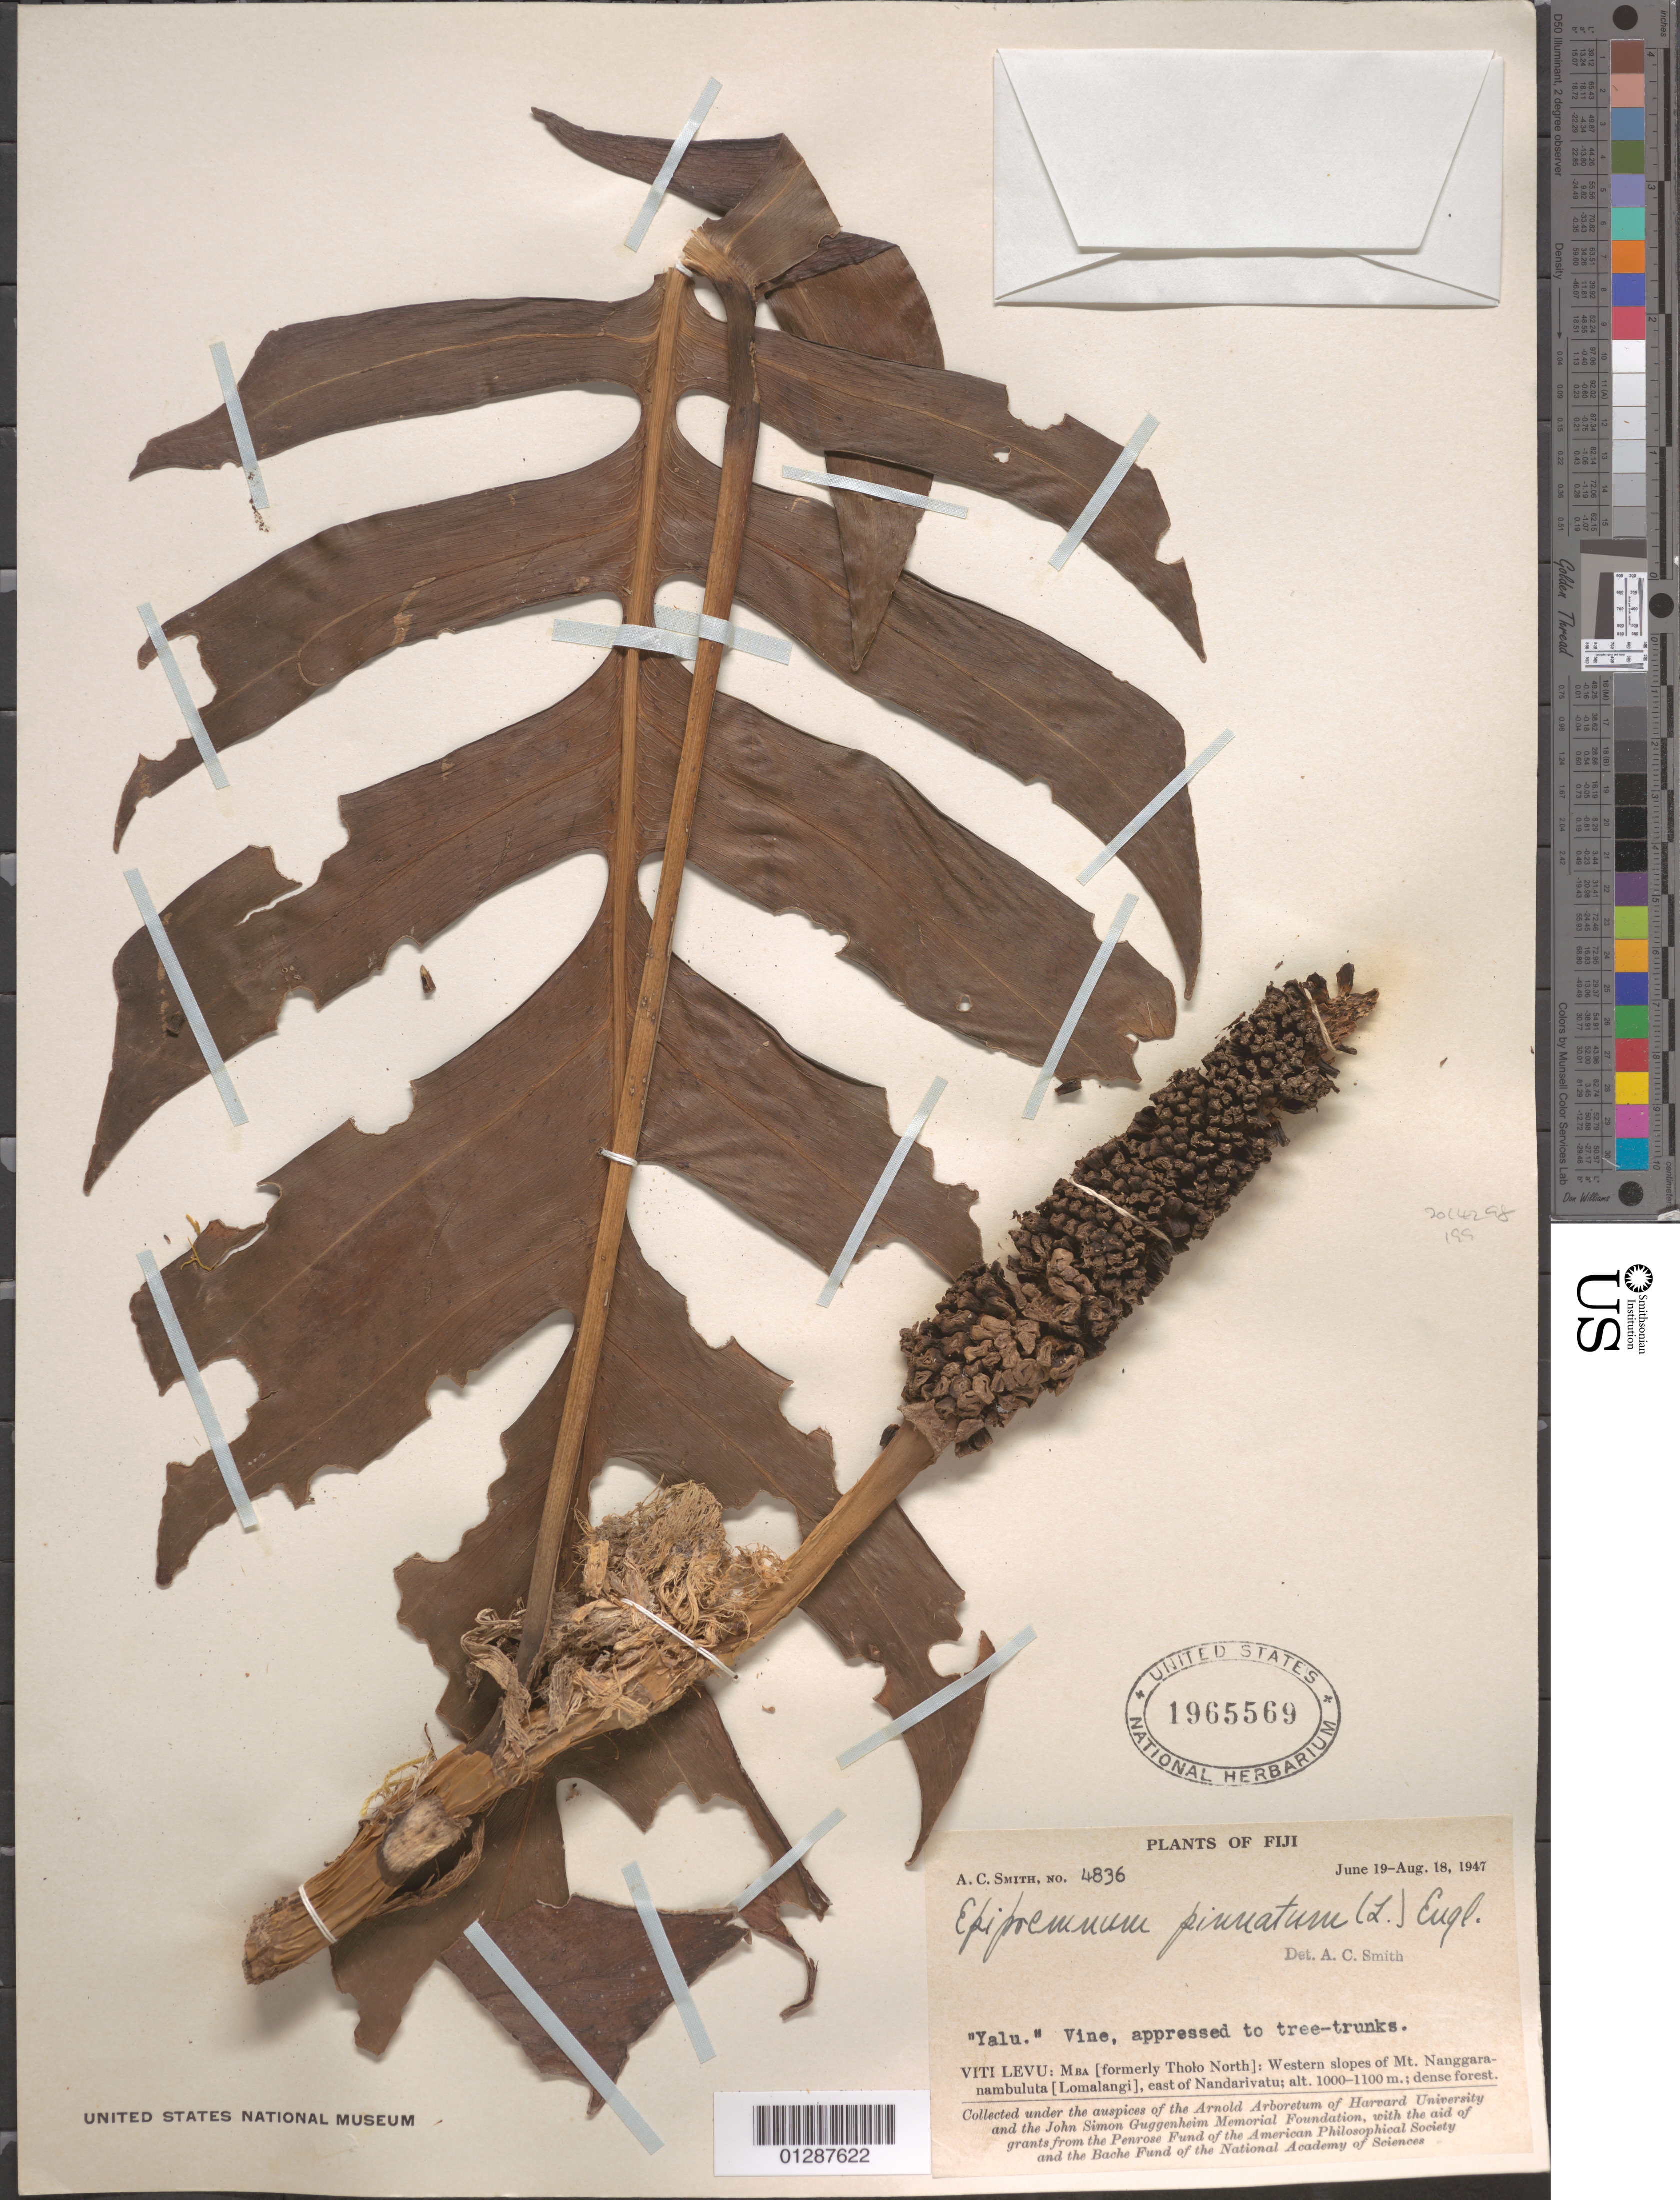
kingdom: Plantae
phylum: Tracheophyta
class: Liliopsida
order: Alismatales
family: Araceae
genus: Epipremnum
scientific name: Epipremnum pinnatum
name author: (L.) Engl.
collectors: A. C. Smith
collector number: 4836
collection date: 1947-06-19/1947-08-18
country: Fiji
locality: Viti Levu: Mba [formerly Tholo North]: Western slopes of Mt. Nanggara-nambuluta [Lomalangi], east of Nandarivatu.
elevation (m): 1000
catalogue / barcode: US 1965569